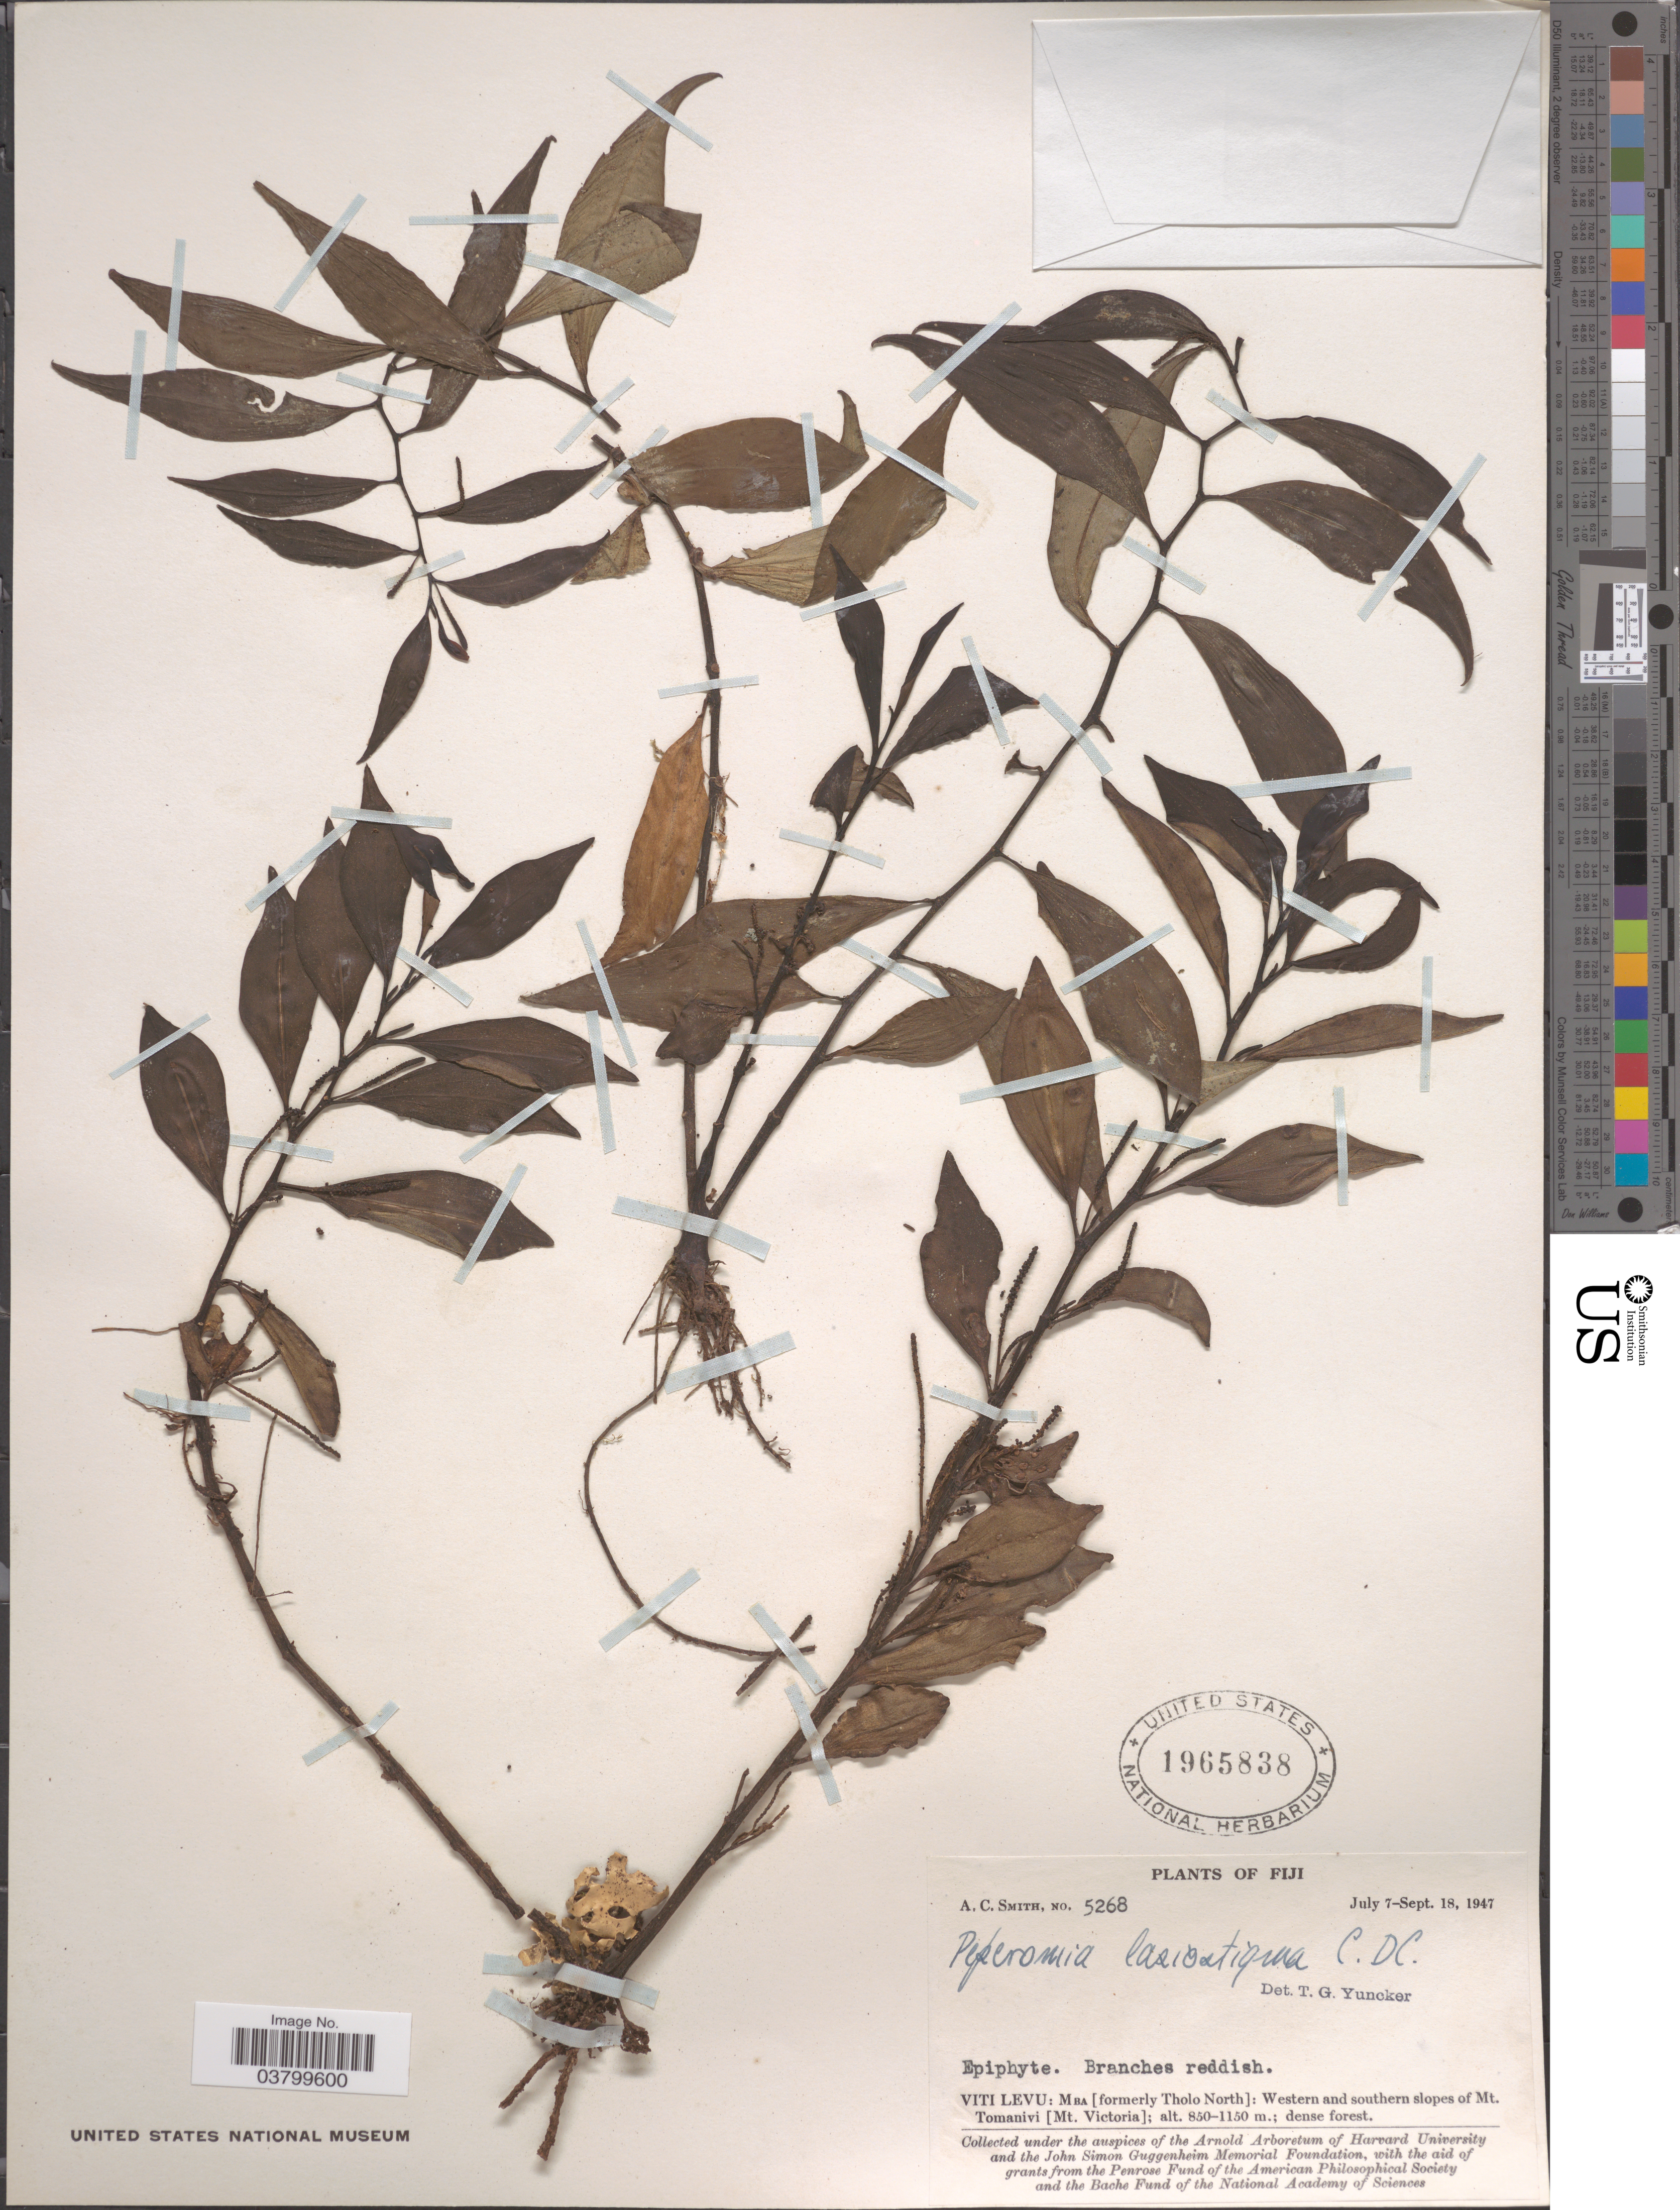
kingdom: Plantae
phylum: Tracheophyta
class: Magnoliopsida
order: Piperales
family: Piperaceae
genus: Peperomia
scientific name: Peperomia lasiostigma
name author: C. DC.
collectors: A. C. Smith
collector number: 5268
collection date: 1947-07-07/1947-09-18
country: Fiji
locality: Viti Levu: Mba: [formerly Tholo North]: Western and southern slopes of Mt. Tomanivi [Mt. Victoria].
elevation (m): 850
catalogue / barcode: US 1965838